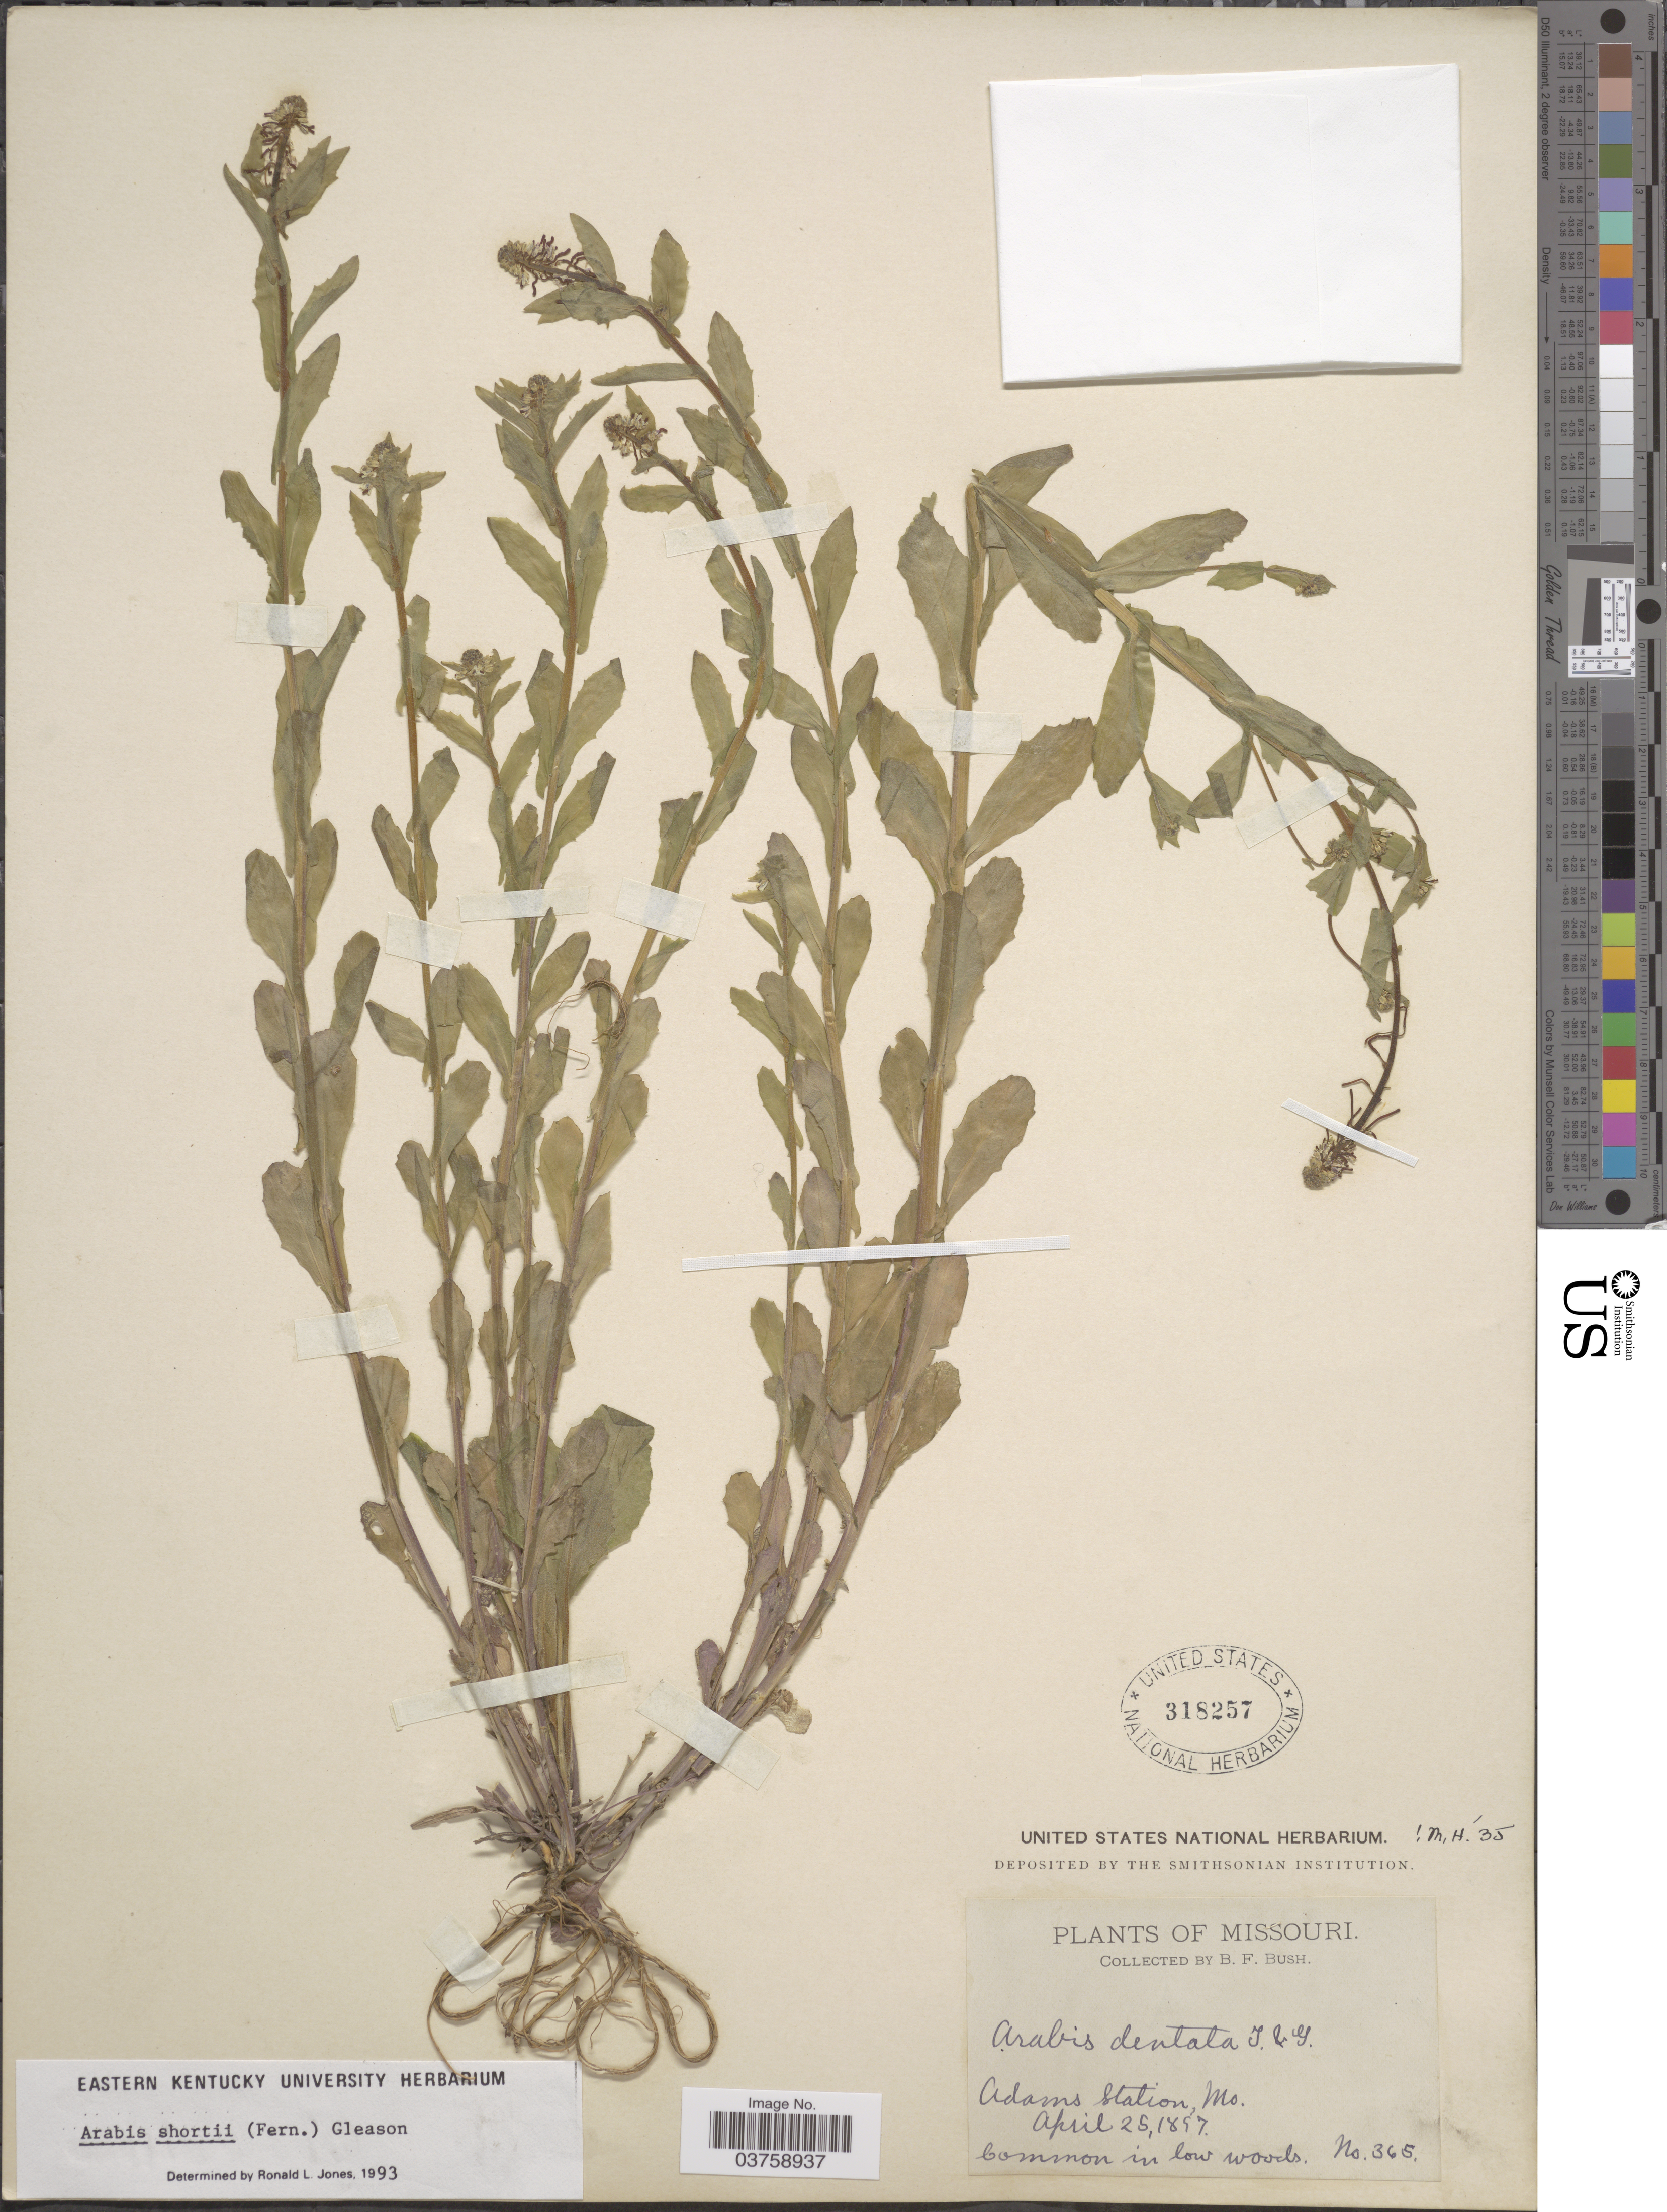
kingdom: Plantae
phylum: Tracheophyta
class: Magnoliopsida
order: Brassicales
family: Brassicaceae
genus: Arabis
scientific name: Arabis shortii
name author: (Fernald) Gleason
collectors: B. F. Bush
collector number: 365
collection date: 1897-04-25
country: United States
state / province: Missouri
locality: Adams Station.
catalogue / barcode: US 318257